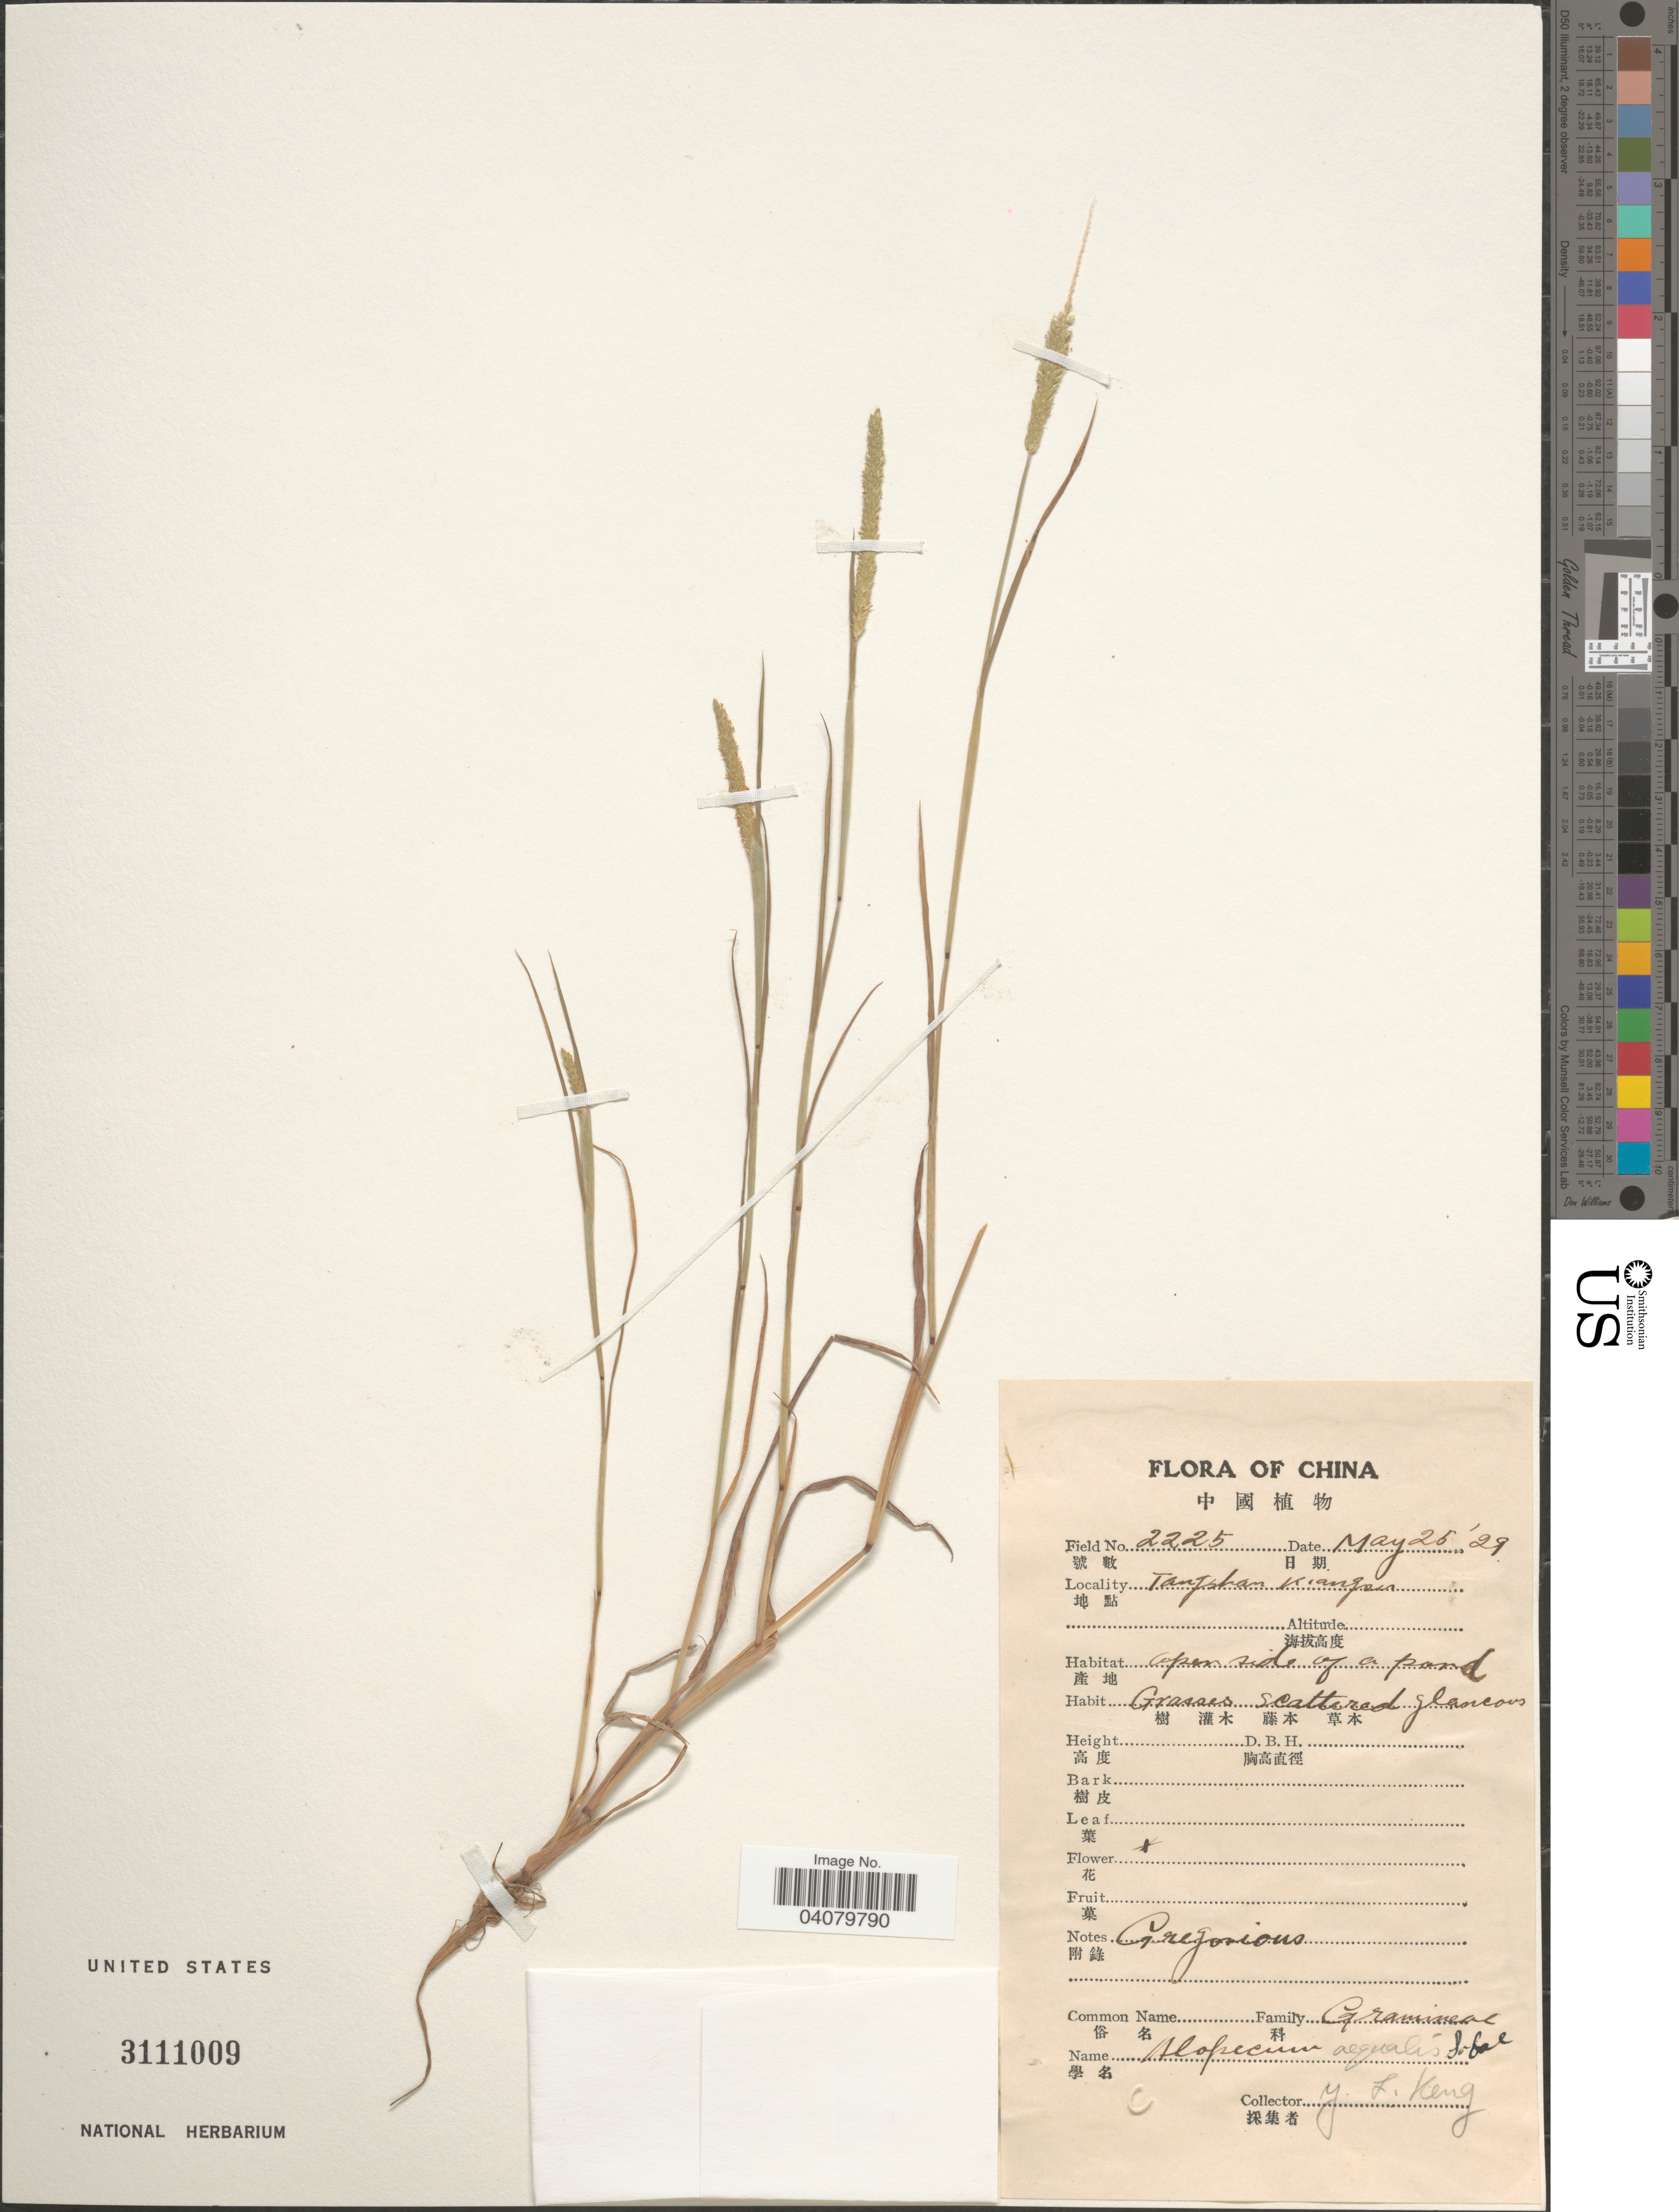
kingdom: Plantae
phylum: Tracheophyta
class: Liliopsida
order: Poales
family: Poaceae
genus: Alopecurus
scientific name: Alopecurus aequalis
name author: Sobol.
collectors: Y. L. Keng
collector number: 2225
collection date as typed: Transcribed d/m/y: 25/5/29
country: China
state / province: Jiangsu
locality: Tangshan Kiangsu. Open side of a pond.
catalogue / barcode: US 3111009